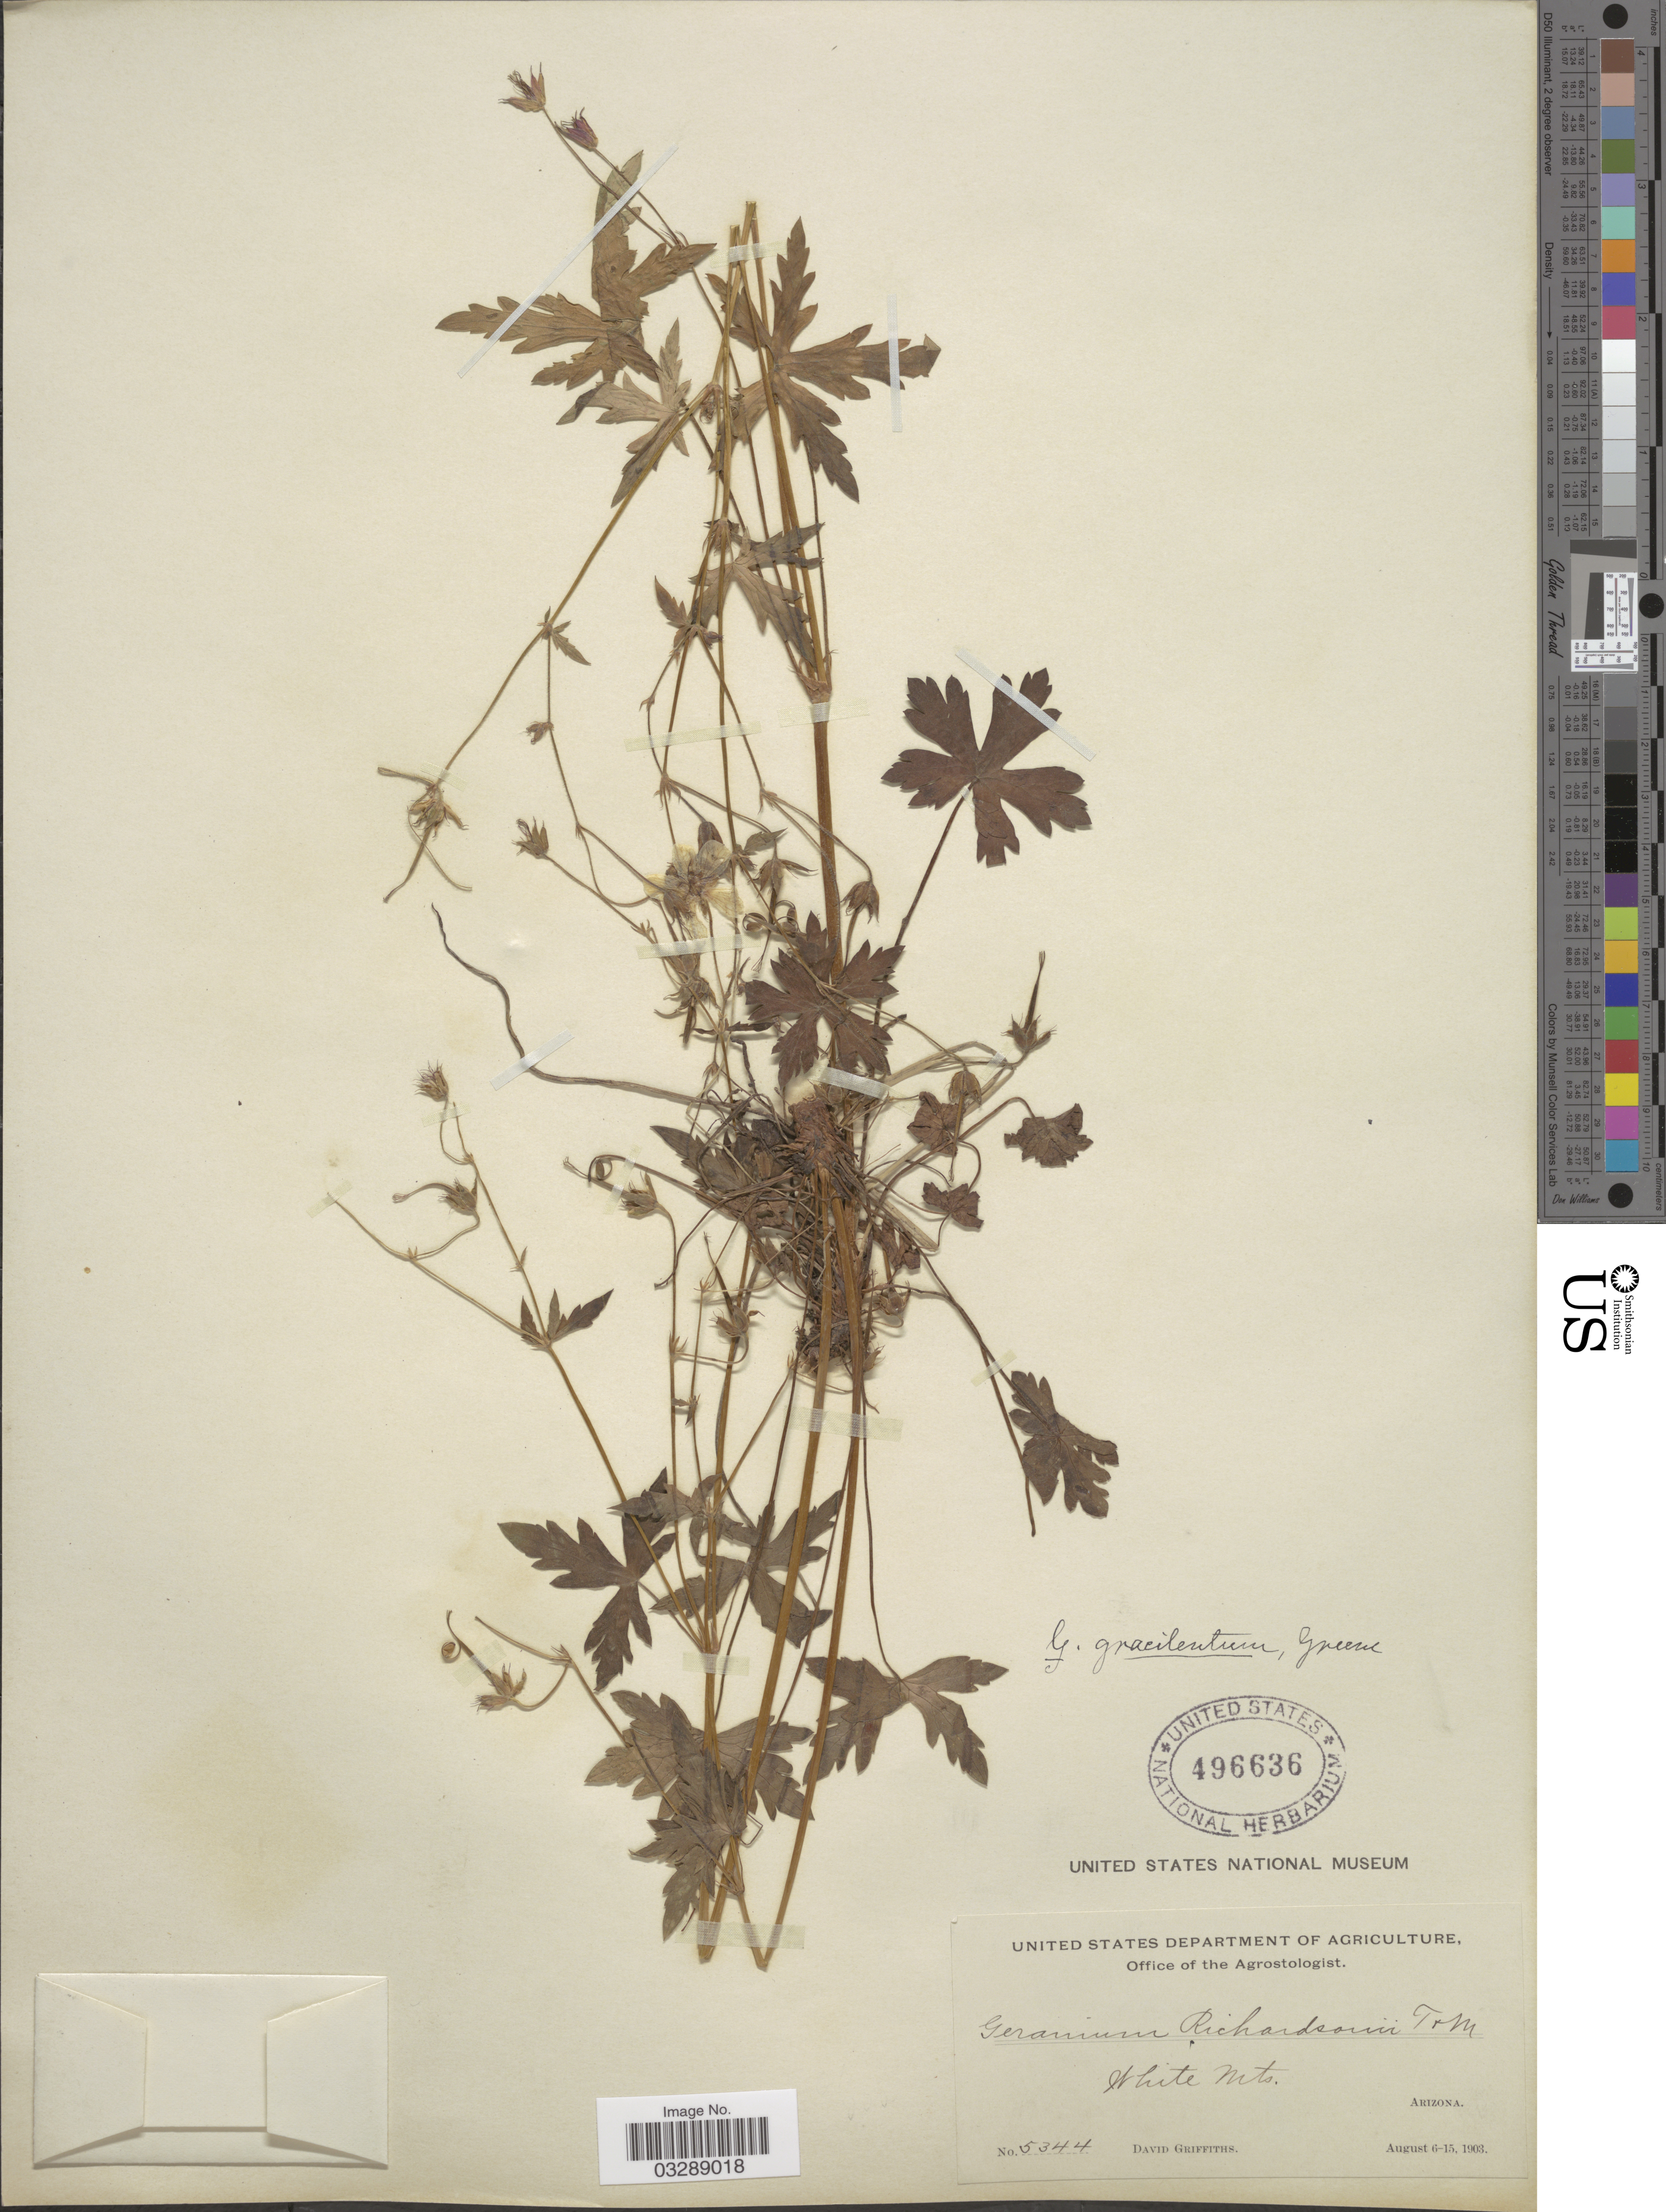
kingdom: Plantae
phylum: Tracheophyta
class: Magnoliopsida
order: Geraniales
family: Geraniaceae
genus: Geranium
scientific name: Geranium richardsonii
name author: Fisch. & Trautv.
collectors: D. Griffiths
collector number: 5344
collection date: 1903-08-06/1903-08-15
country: United States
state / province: Arizona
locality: White Mts.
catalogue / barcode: US 496636